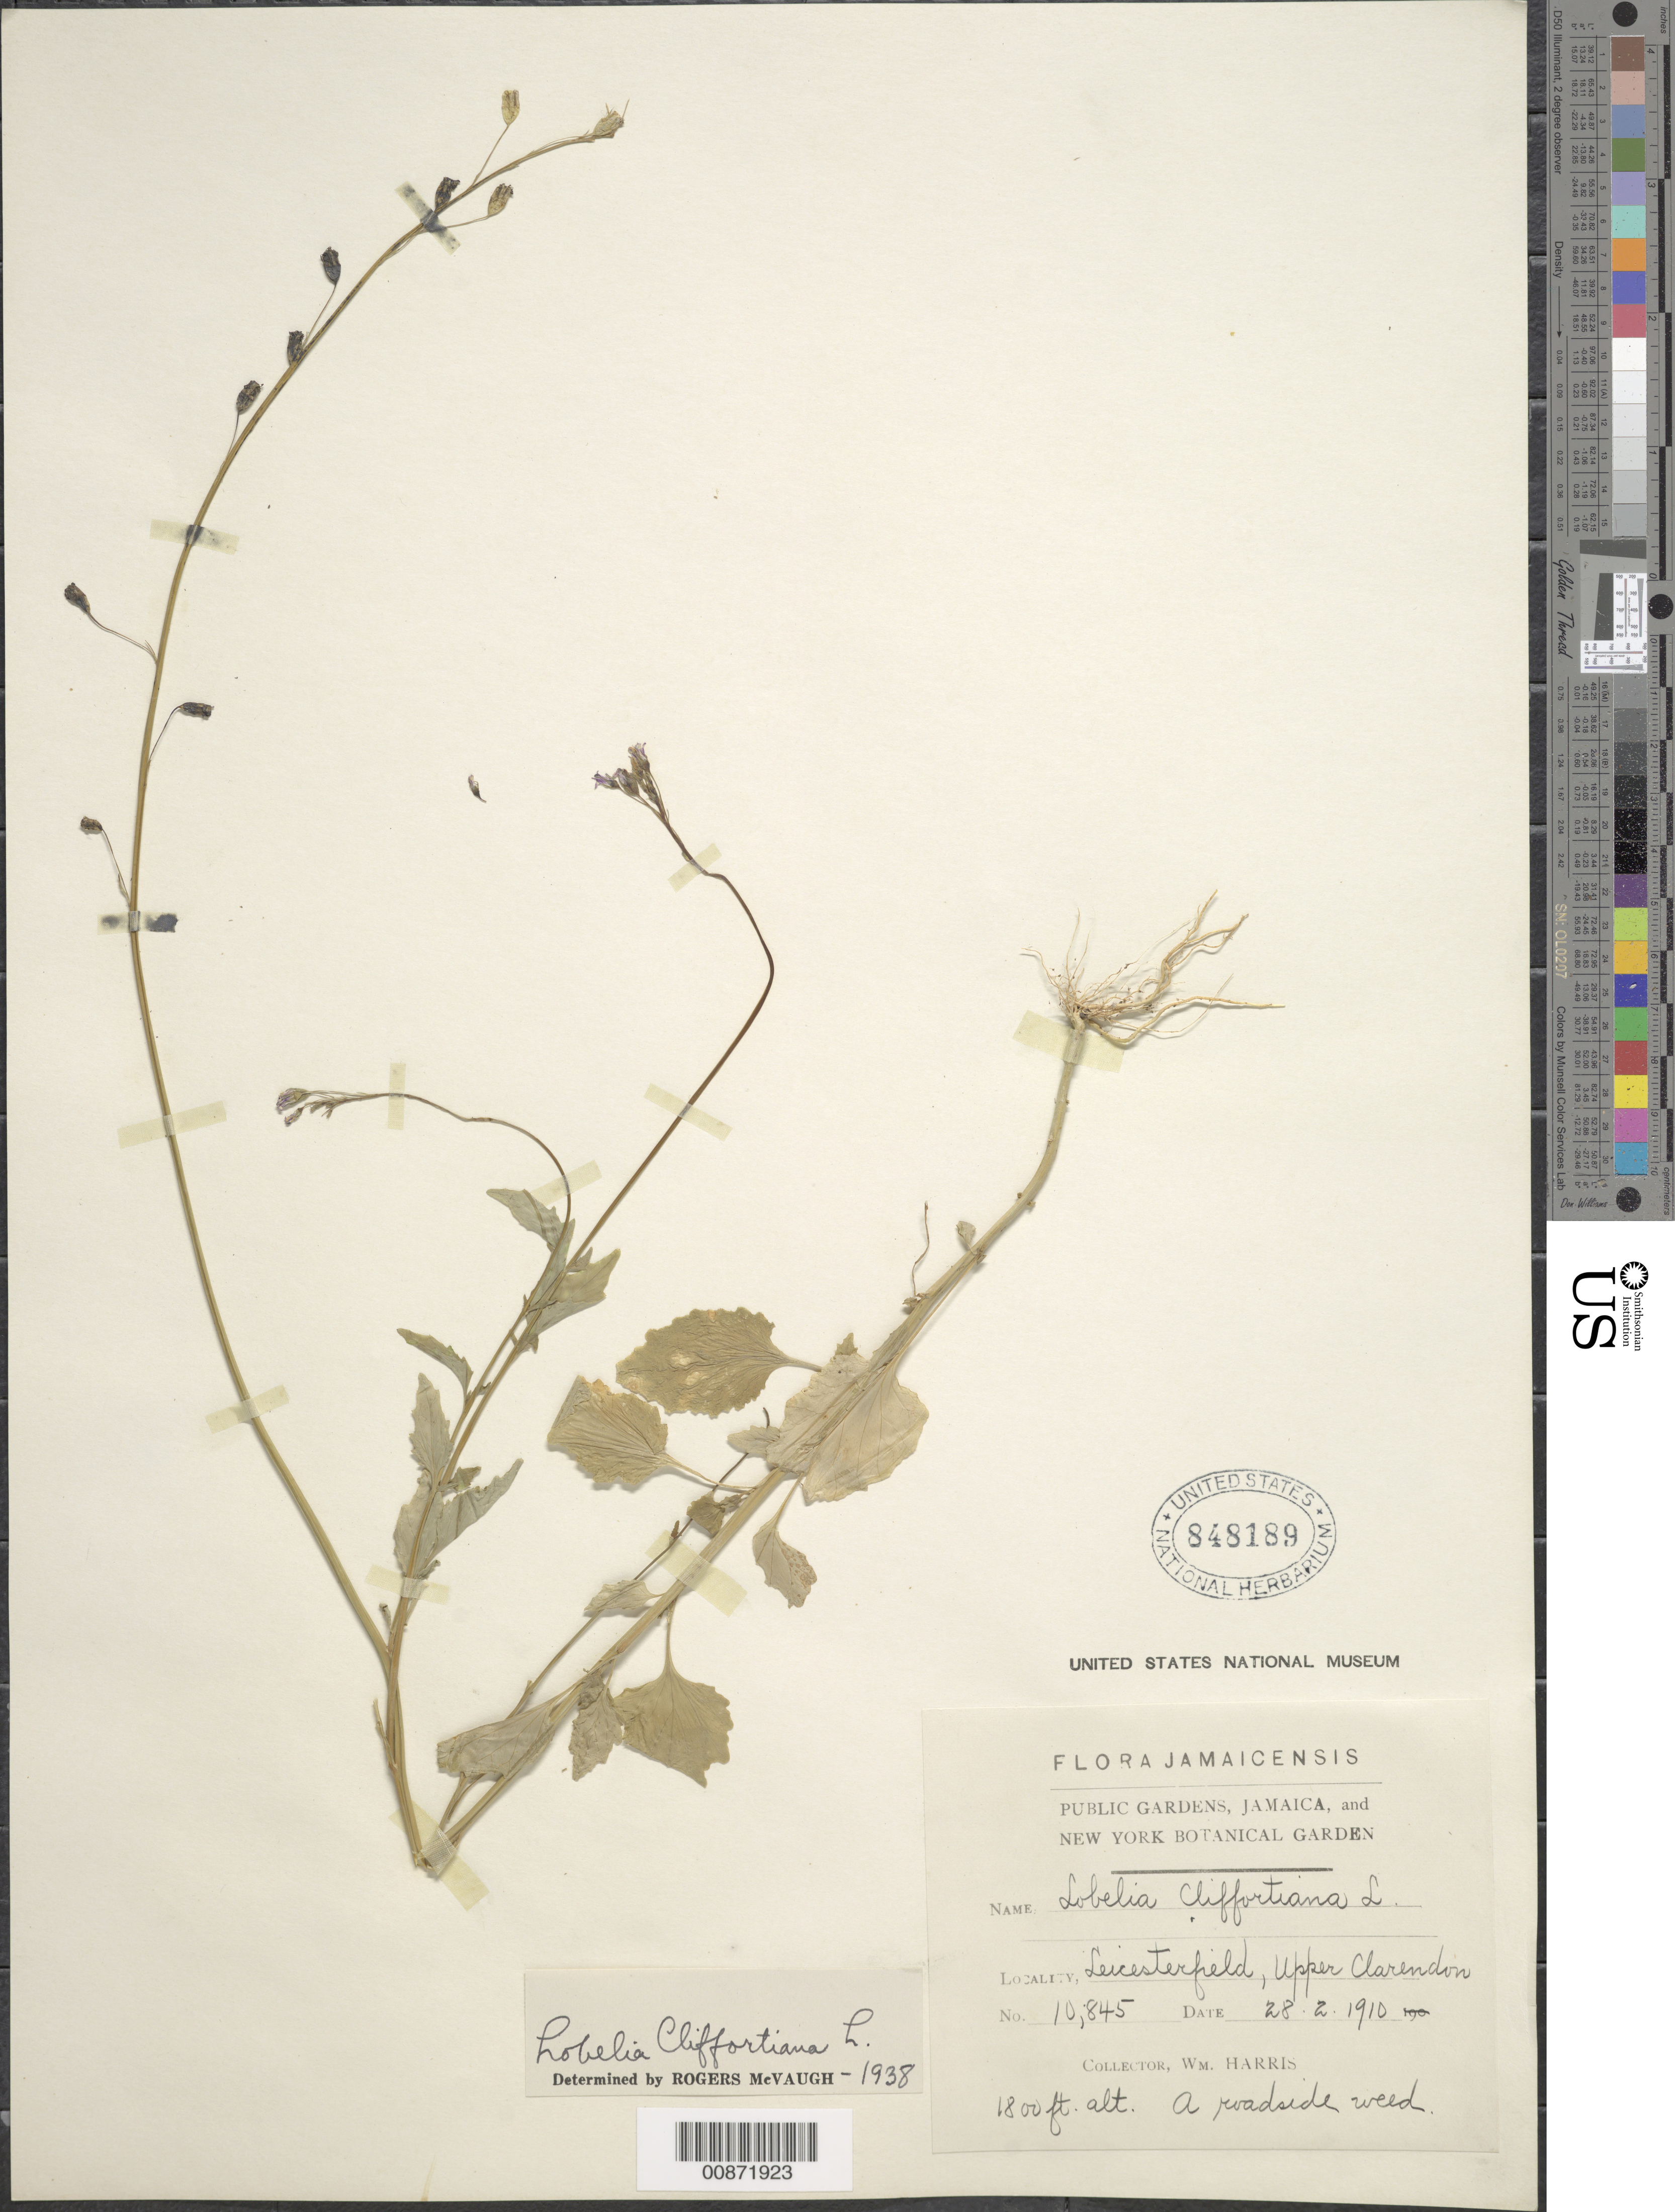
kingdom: Plantae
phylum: Tracheophyta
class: Magnoliopsida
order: Asterales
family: Campanulaceae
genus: Lobelia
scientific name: Lobelia cliffortiana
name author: L.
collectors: W. H. Harris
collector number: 10845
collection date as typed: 28 Feb 1910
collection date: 1910-02-28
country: Jamaica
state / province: Clarendon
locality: Leicesterfield, Upper Clarendon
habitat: Roadside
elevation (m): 549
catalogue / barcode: US 848189